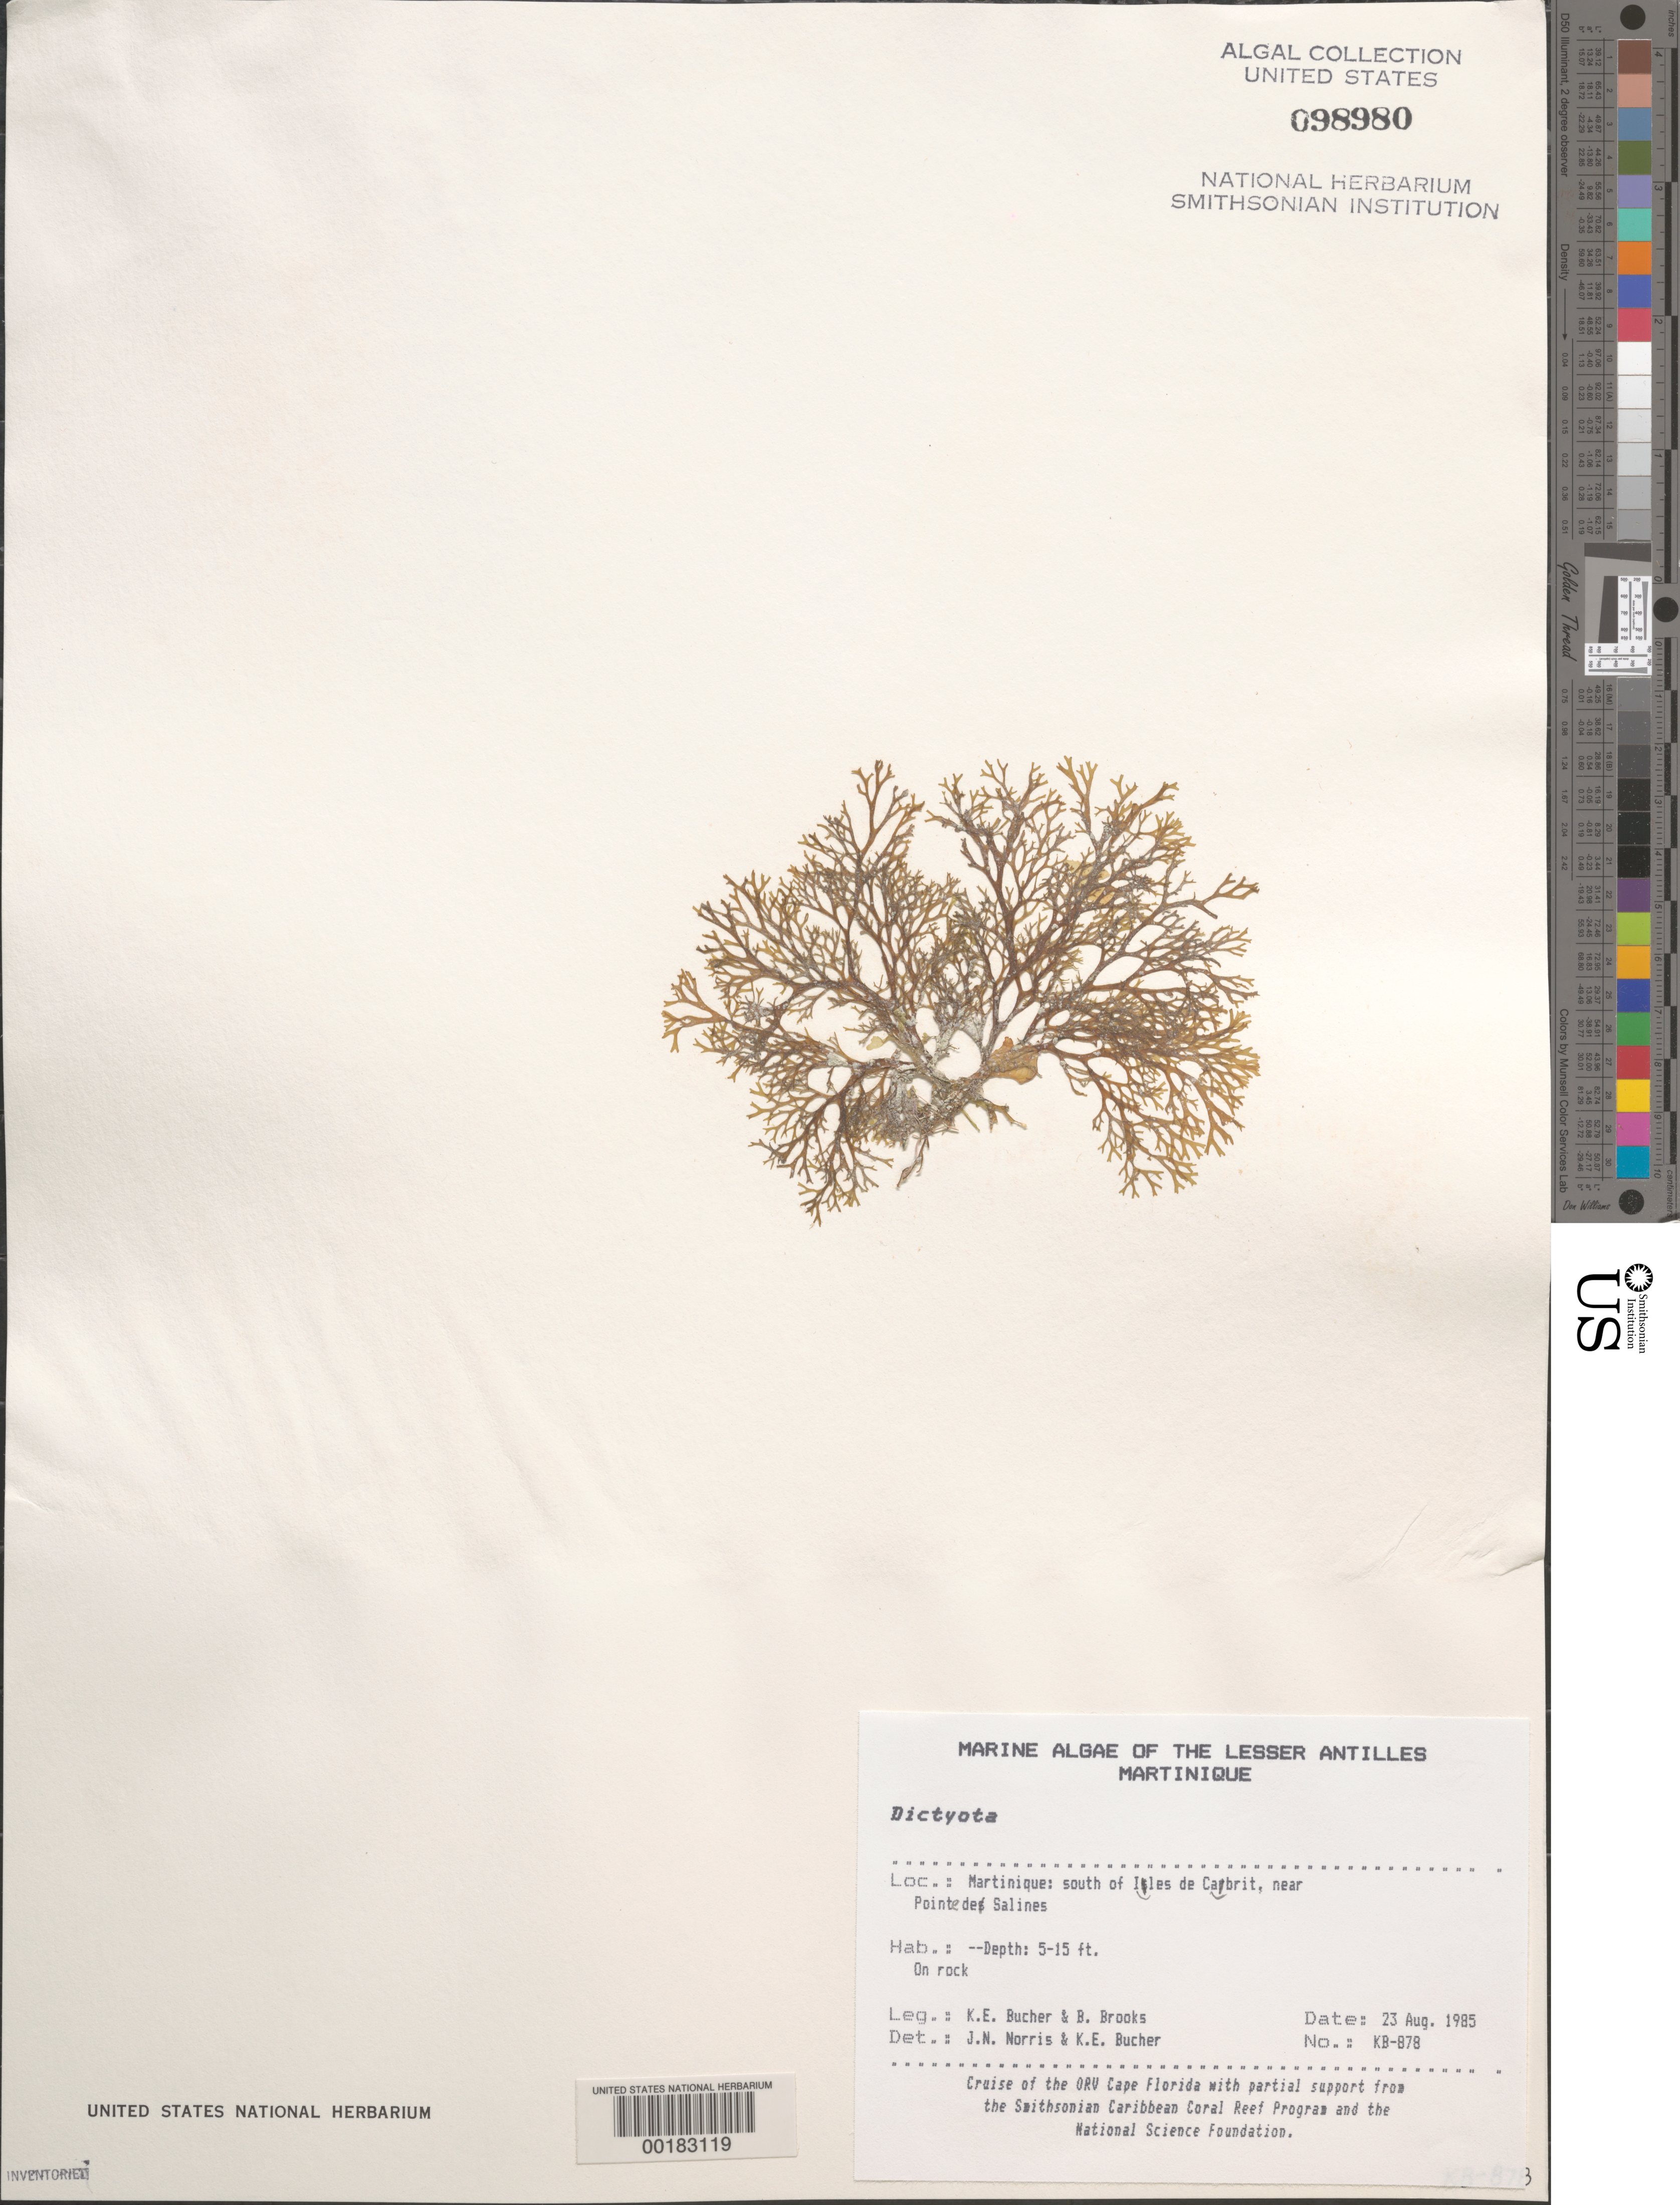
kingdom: Chromista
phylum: Ochrophyta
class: Phaeophyceae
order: Dictyotales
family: Dictyotaceae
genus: Dictyota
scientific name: Dictyota sp.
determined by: Norris, J. N.; Bucher, K. E.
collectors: K. E. Bucher & B. Brooks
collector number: Kb-878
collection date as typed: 23 Aug 1985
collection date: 1985-08-23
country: Martinique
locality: South of Iles de Cabrit, near Pointe de Salines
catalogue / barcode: US 98980